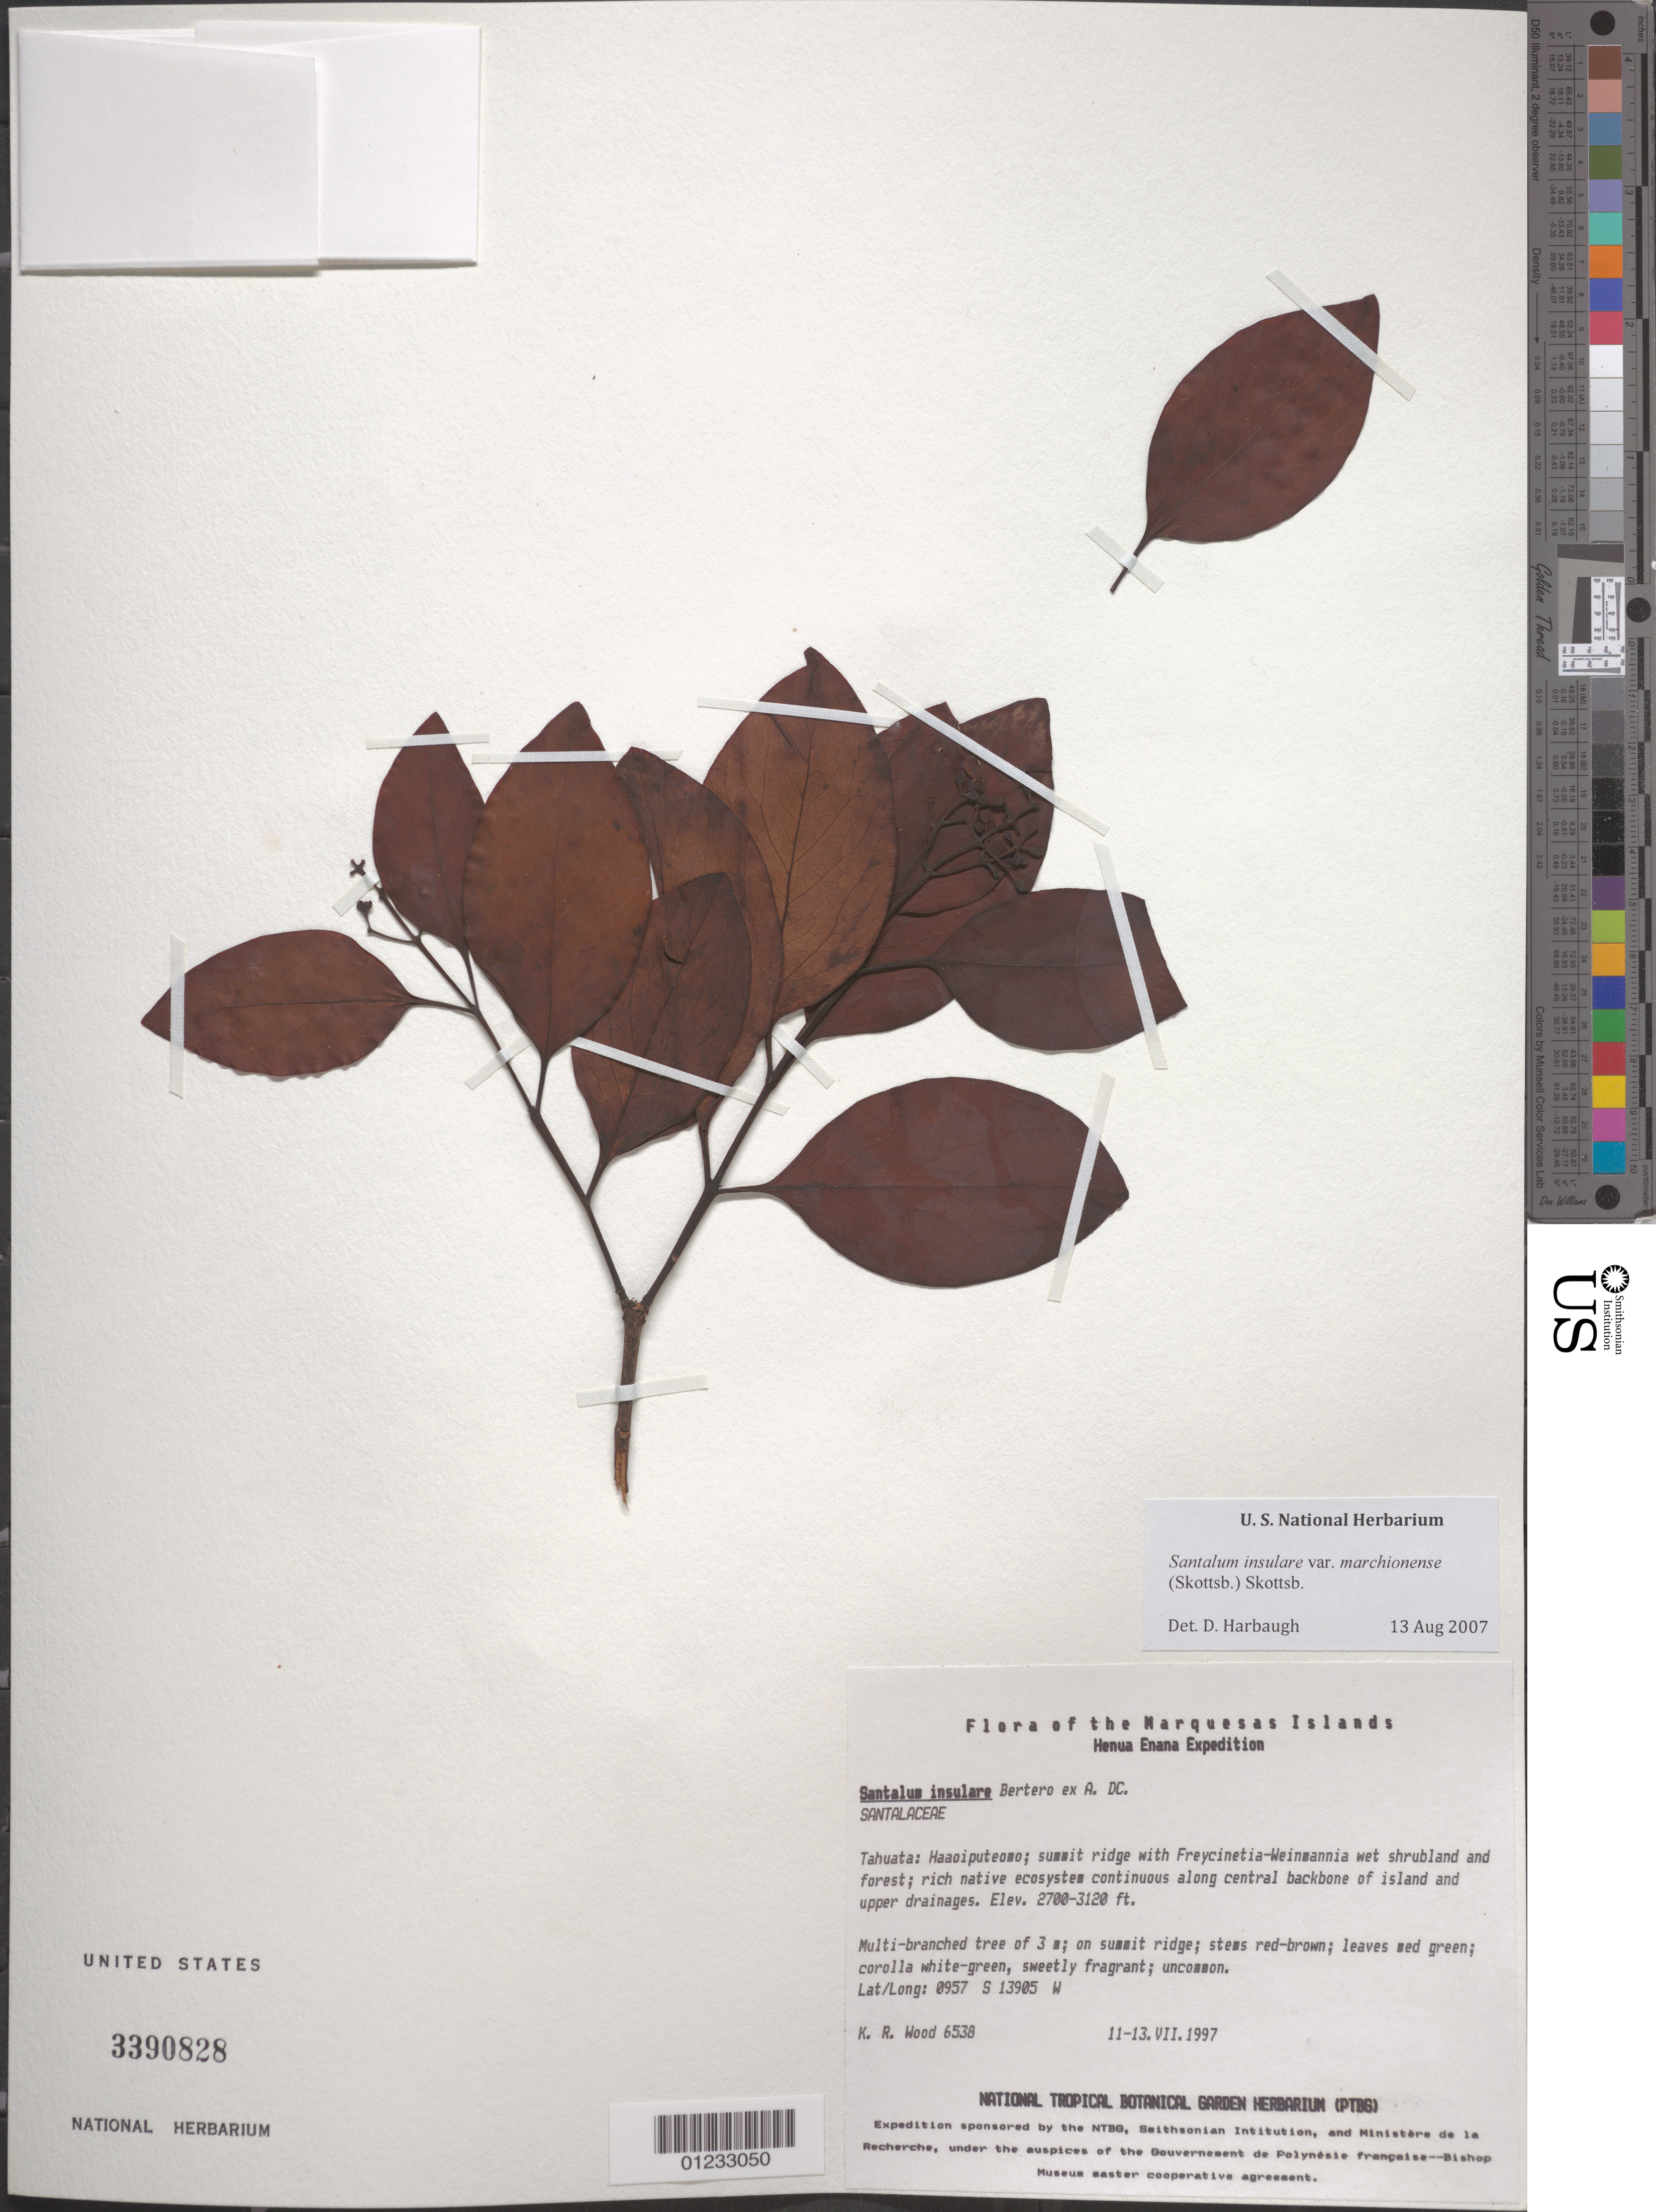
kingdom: Plantae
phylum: Tracheophyta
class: Magnoliopsida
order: Santalales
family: Santalaceae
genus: Santalum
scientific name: Santalum insulare var. marchionense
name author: (Skottsb.) Skottsb.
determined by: Harbaugh, Danica, (UNITED STATES)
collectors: K. R. Wood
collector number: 6538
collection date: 1997-07-11/1997-07-13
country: French Polynesia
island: Tahuata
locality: Haaoiputeomo, summit ridge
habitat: On summit ridge, in Freycinetia - Weinmannia wet shrub and forest, rich native ecosystem, continuous along backbone of island and upper drainages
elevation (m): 823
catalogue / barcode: US 3390828